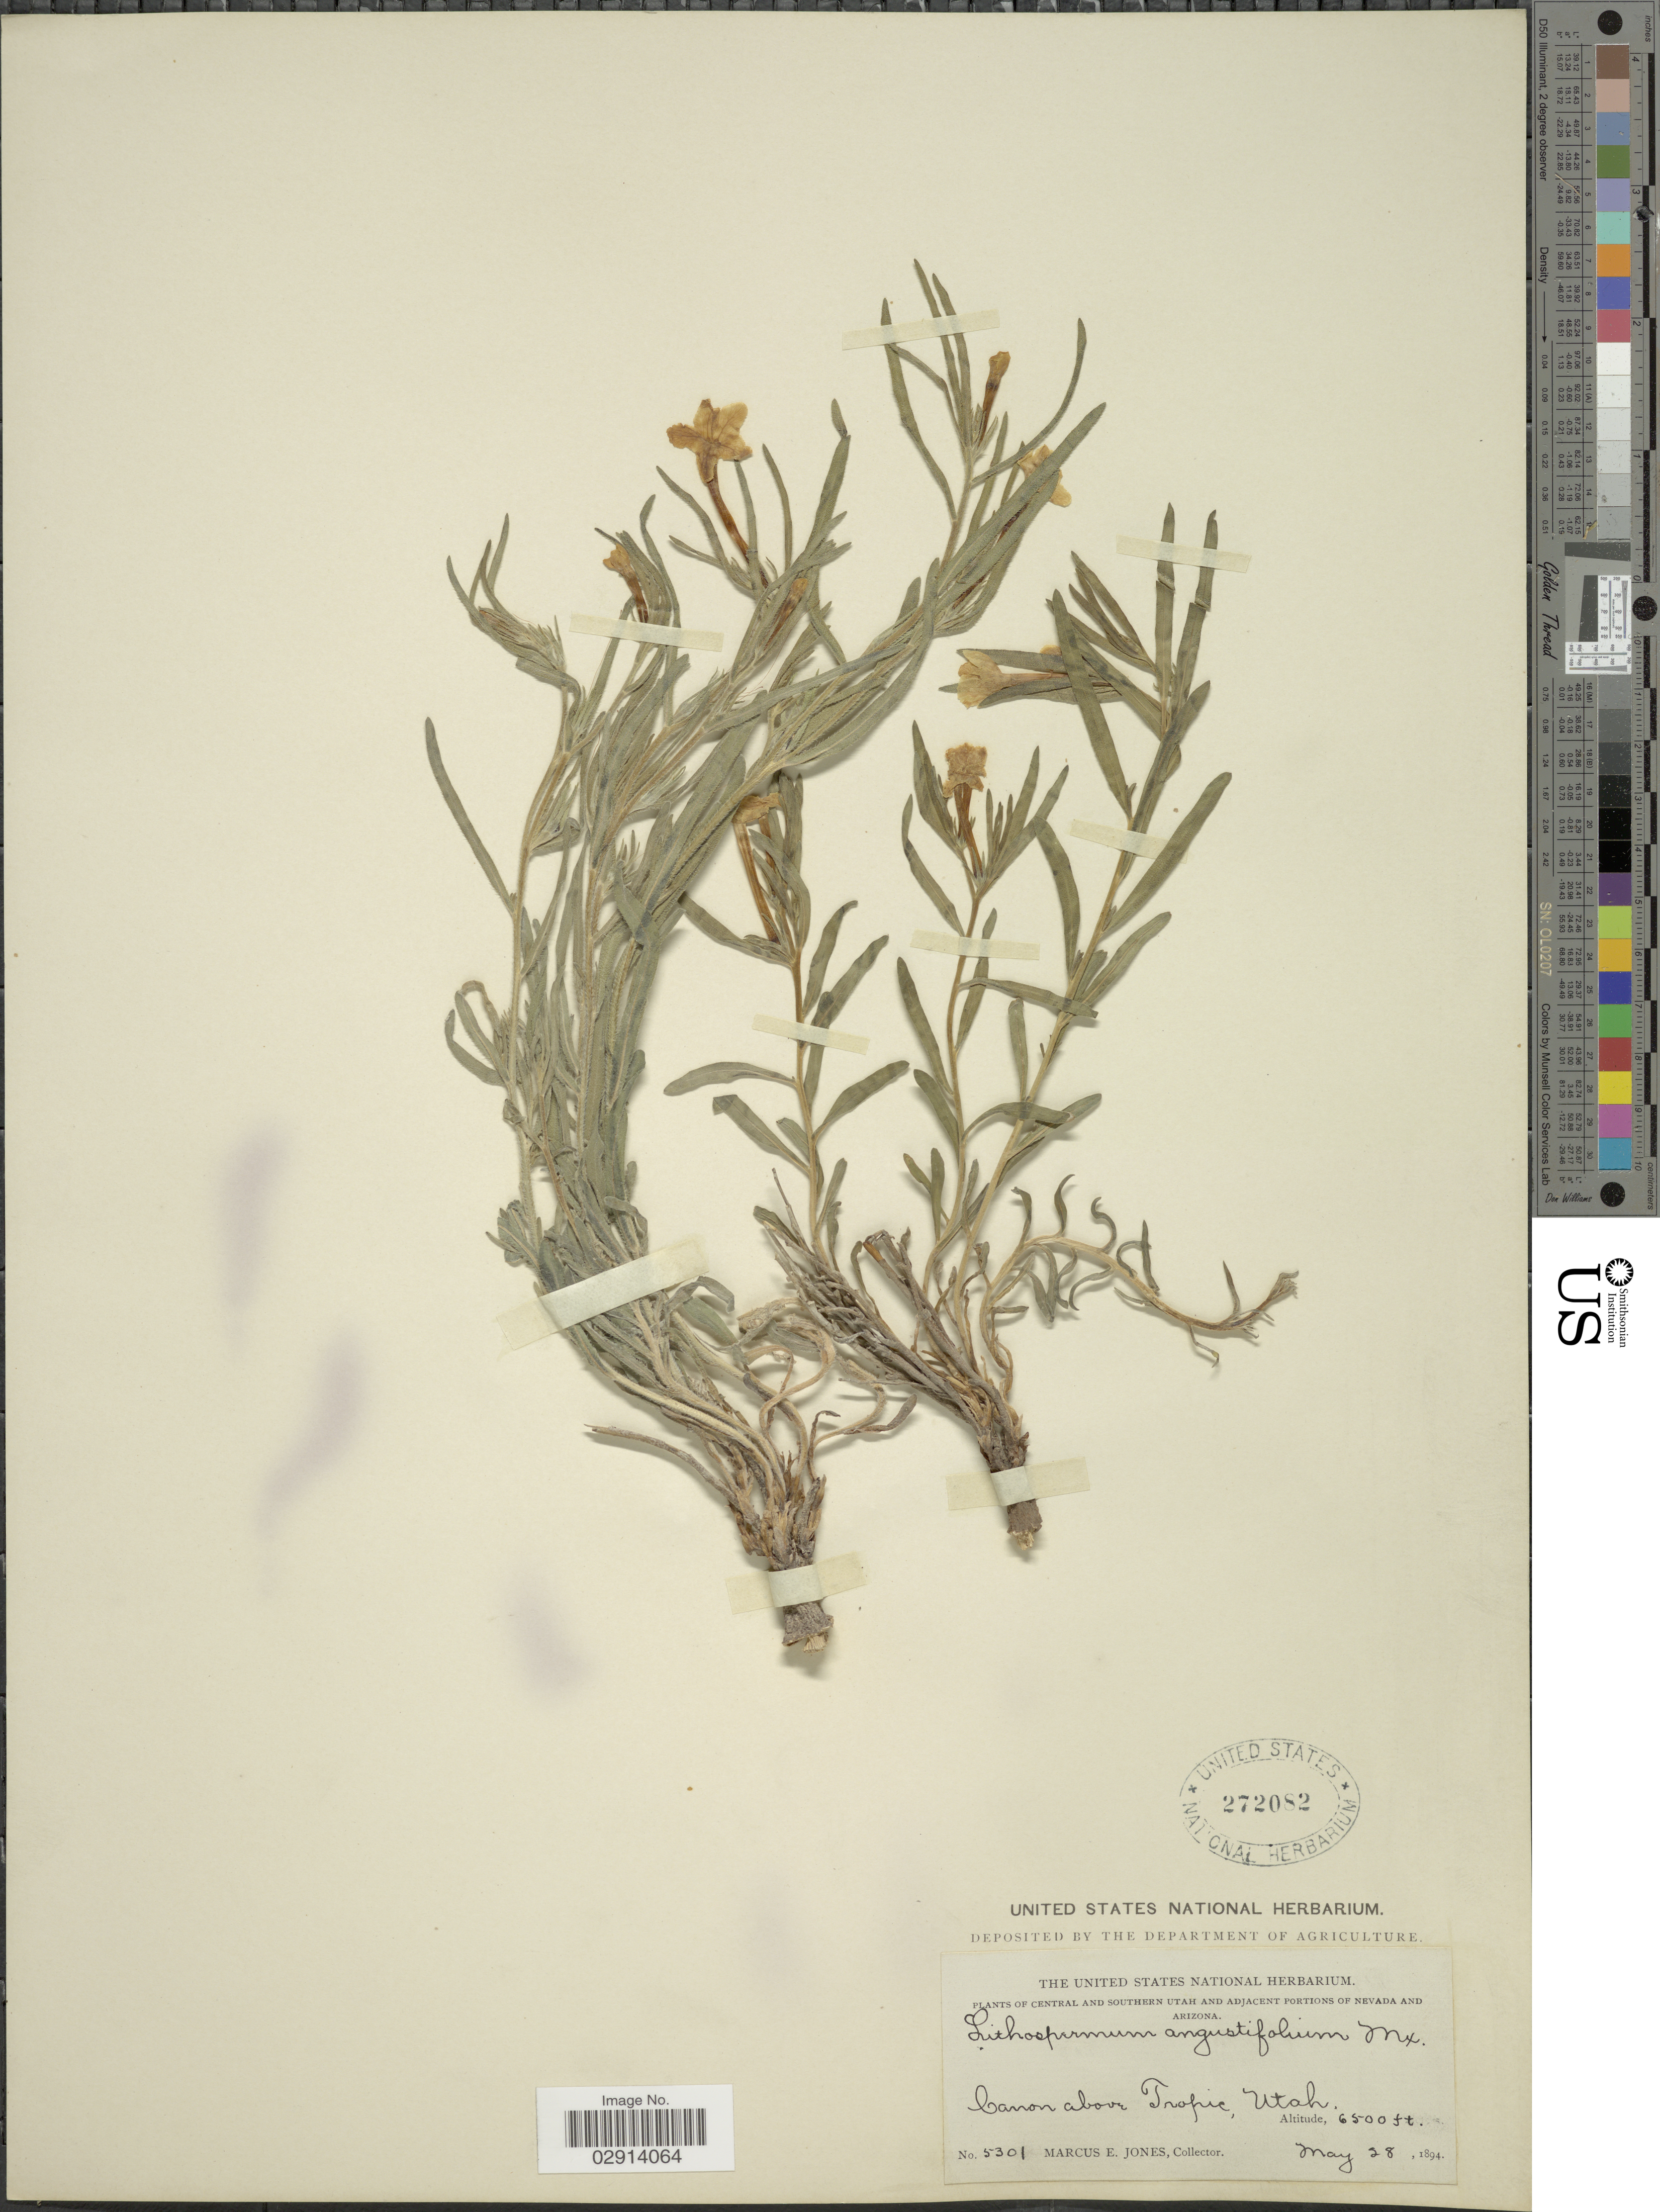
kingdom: Plantae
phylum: Tracheophyta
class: Magnoliopsida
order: Boraginales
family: Boraginaceae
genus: Lithospermum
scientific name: Lithospermum incisum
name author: Lehm.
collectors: M. E. Jones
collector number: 5301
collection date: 1894-05-28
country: United States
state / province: Utah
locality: Canon above Tropic.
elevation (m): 1981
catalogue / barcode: US 272082